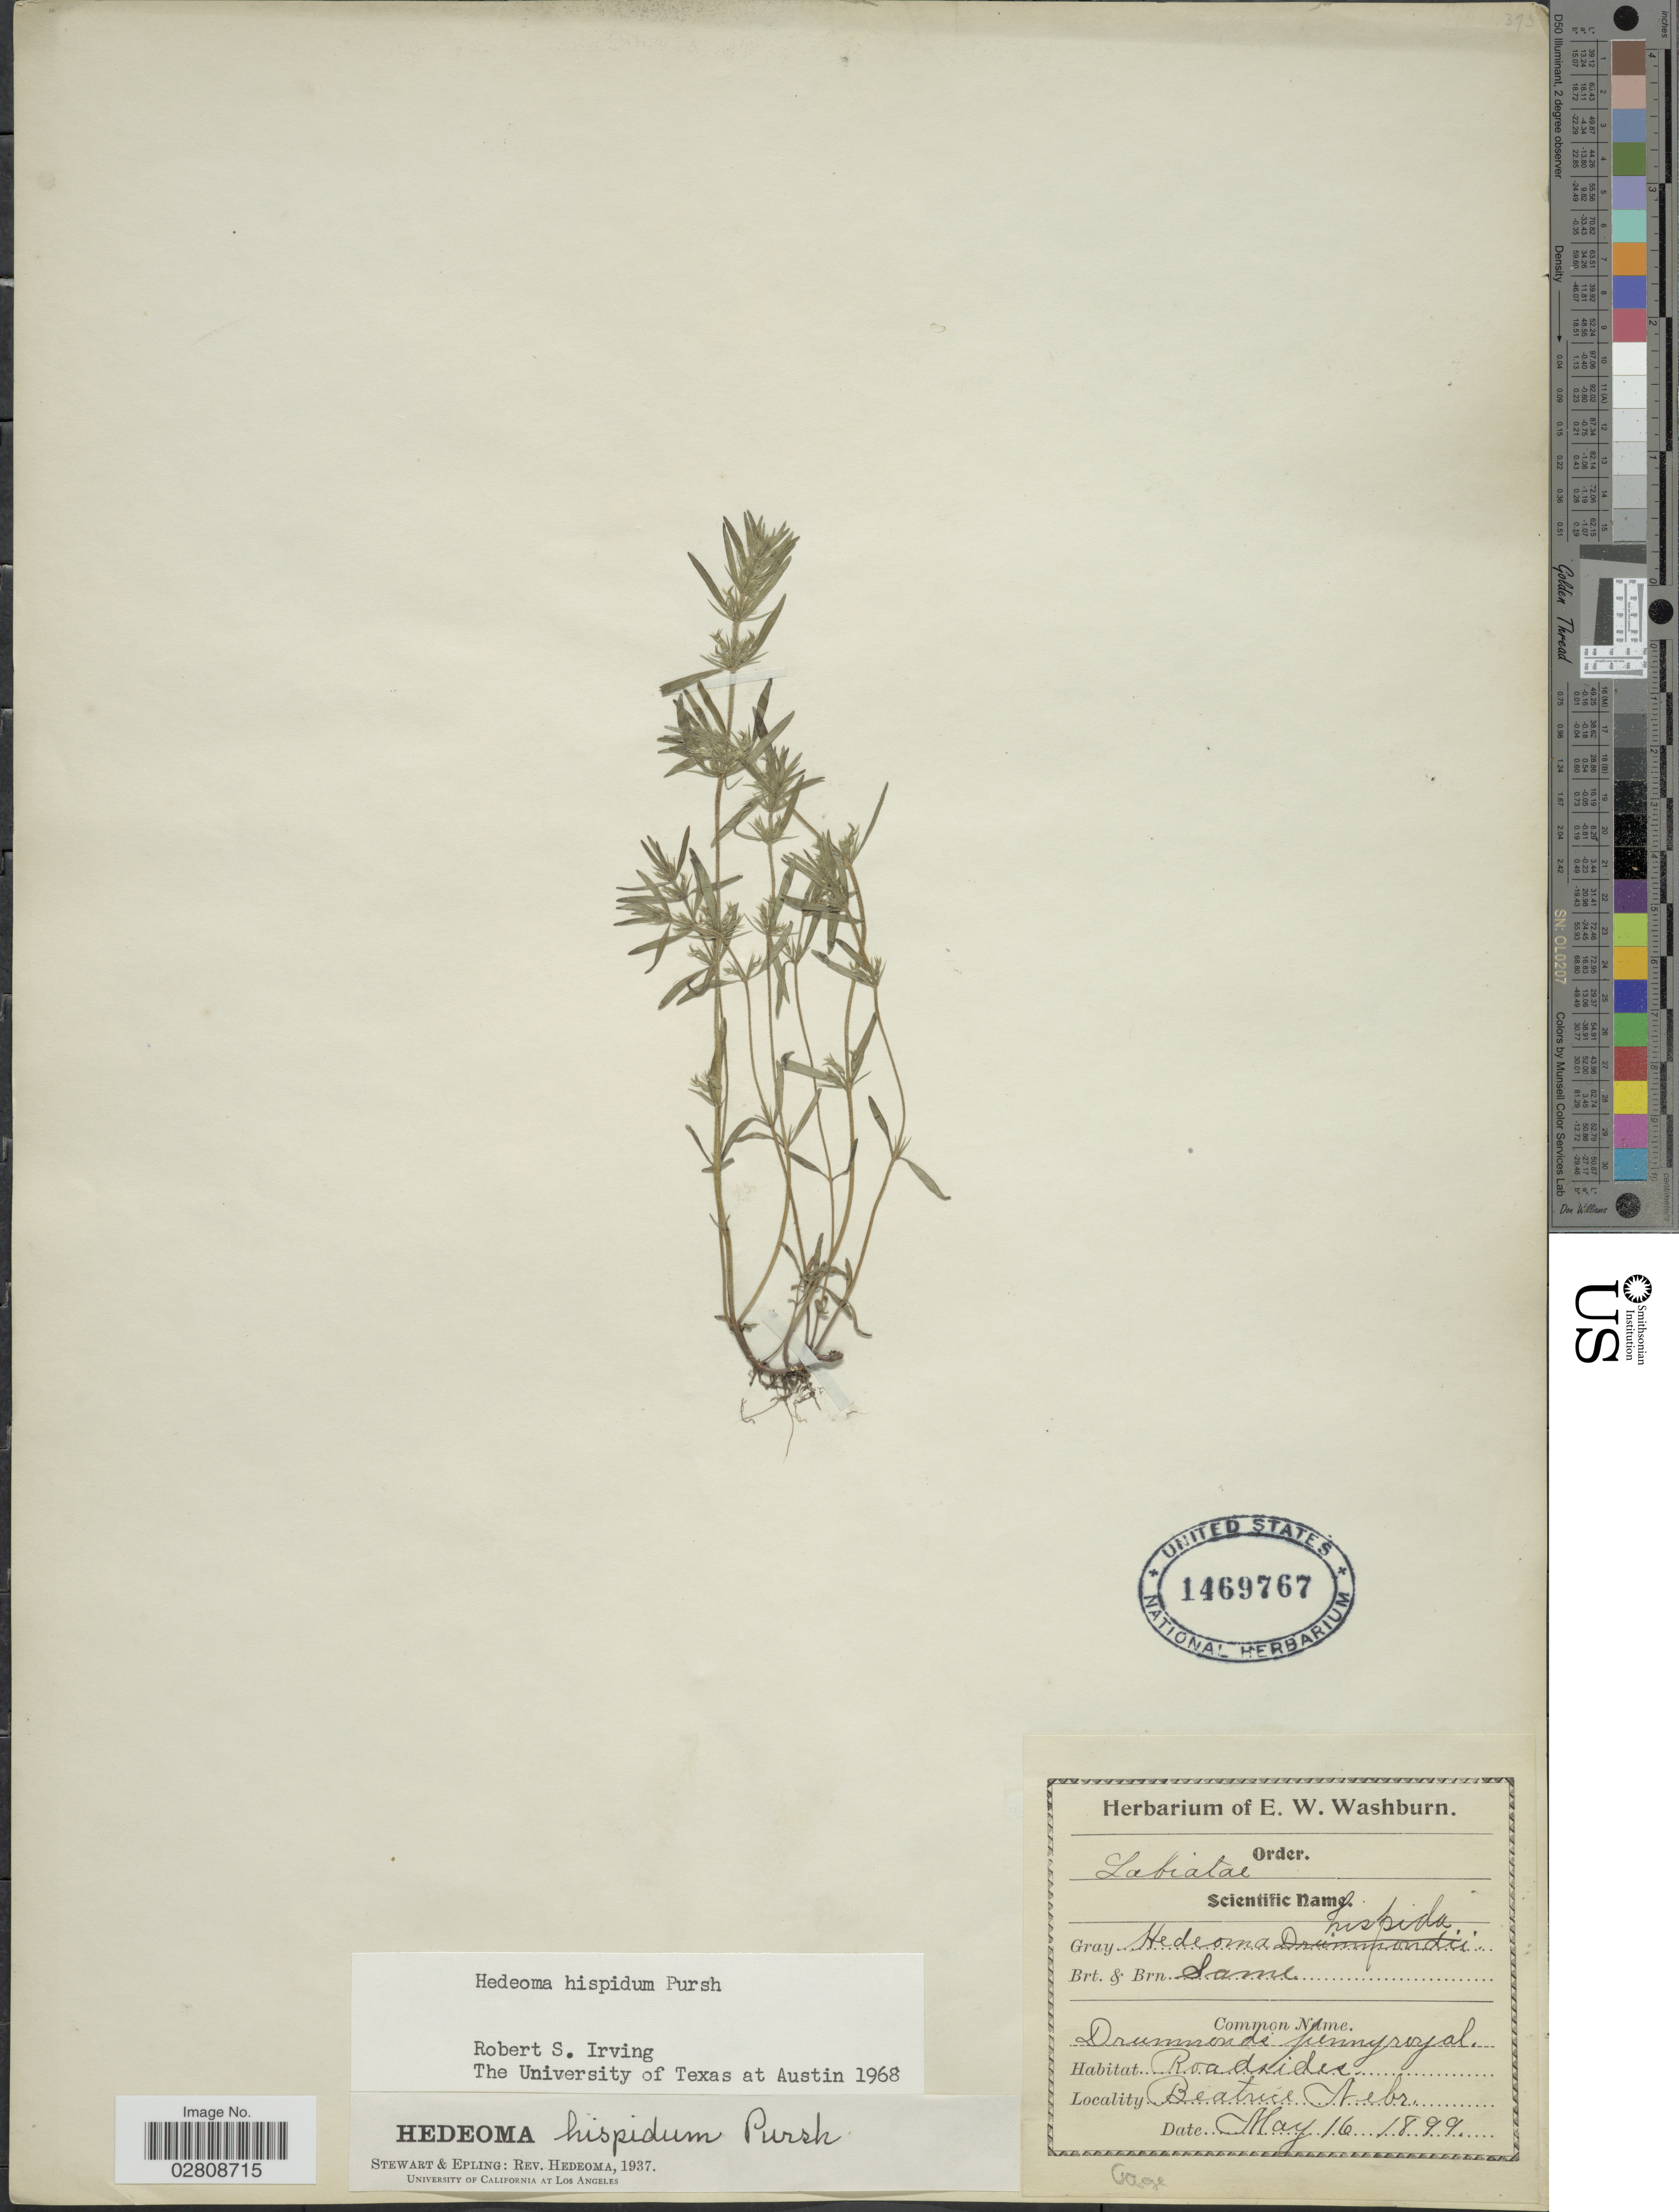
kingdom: Plantae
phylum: Tracheophyta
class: Magnoliopsida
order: Lamiales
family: Lamiaceae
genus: Hedeoma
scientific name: Hedeoma hispida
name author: Pursh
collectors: ex herb. E. W. Washburn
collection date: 1899-05-16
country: United States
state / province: Nebraska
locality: Beatrice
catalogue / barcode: US 1469767